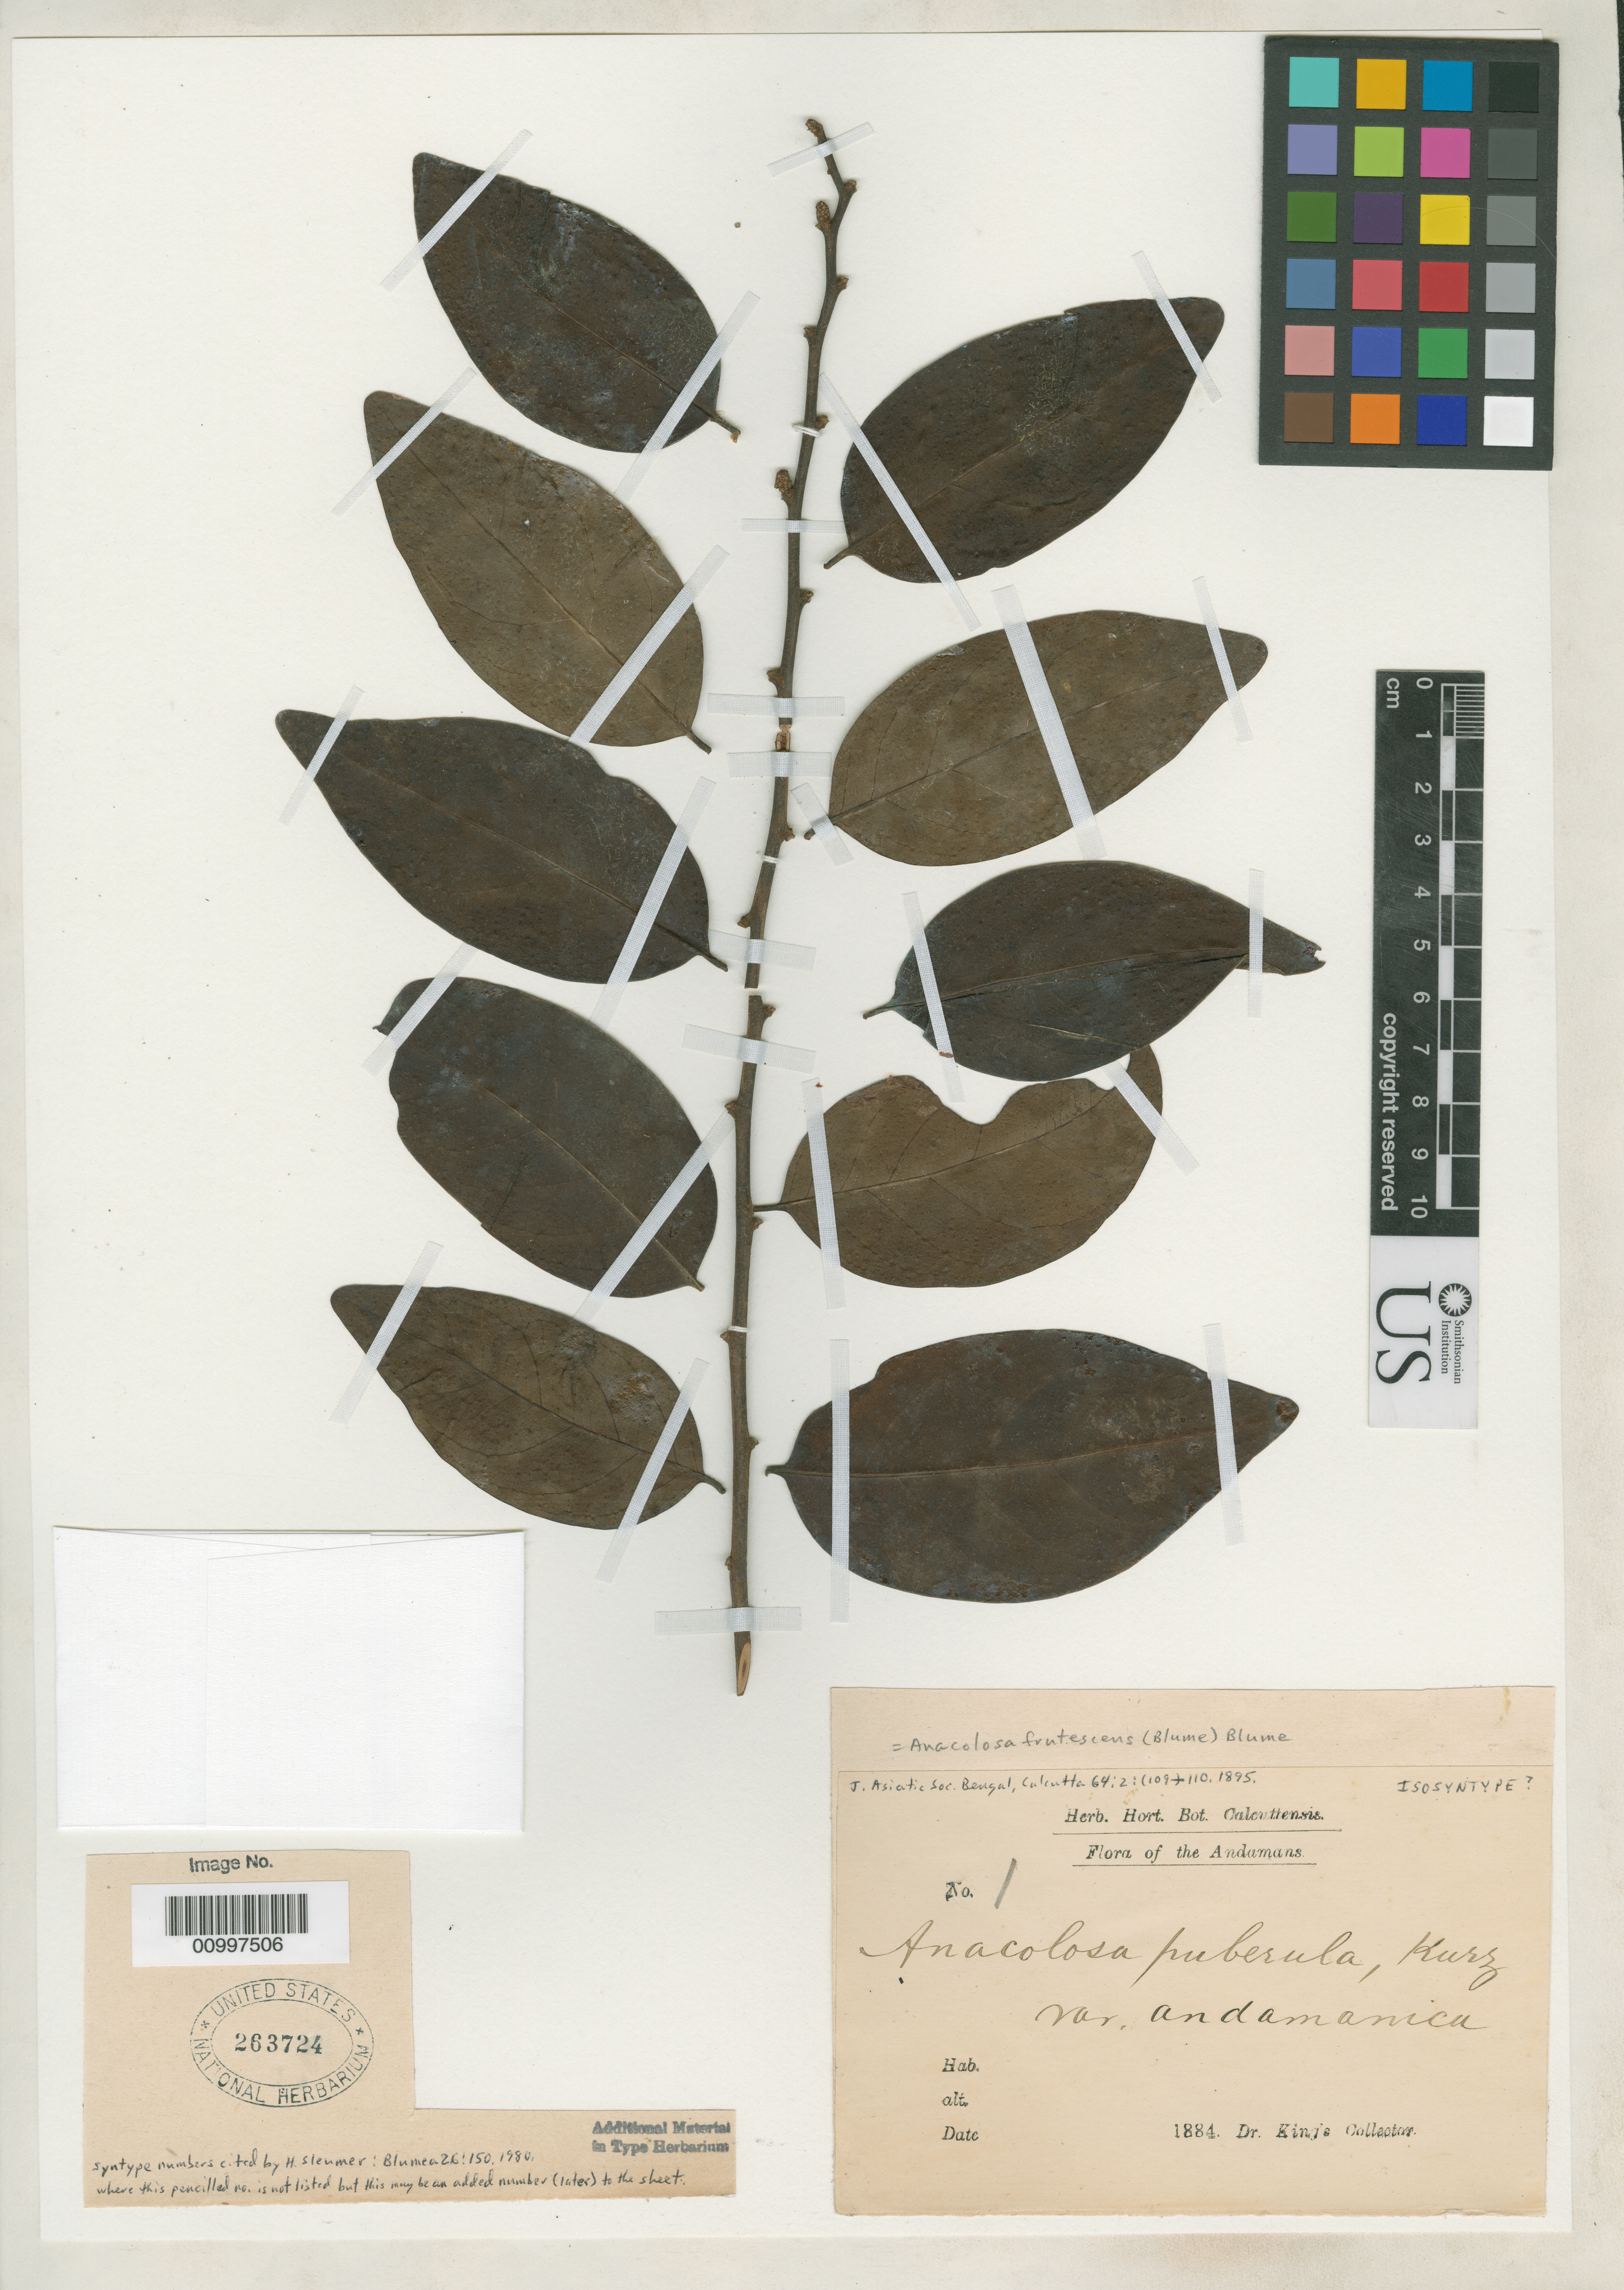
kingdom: Plantae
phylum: Tracheophyta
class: Magnoliopsida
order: Santalales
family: Aptandraceae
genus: Anacolosa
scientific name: Anacolosa puberula var. andamanica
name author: King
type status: Possible Syntype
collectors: Dr. King's collector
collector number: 1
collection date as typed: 1884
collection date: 1884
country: India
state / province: Andaman and Nicobar Islands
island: Andaman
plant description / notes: Syntype numbers cited by H. Sleumer: Blumea 26: 150. !980. Where the collector number is not listed but this may be added number (later) to the sheet. Sleumer asserts Kings Coll. 180 to be Lectotype.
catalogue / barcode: US 263724